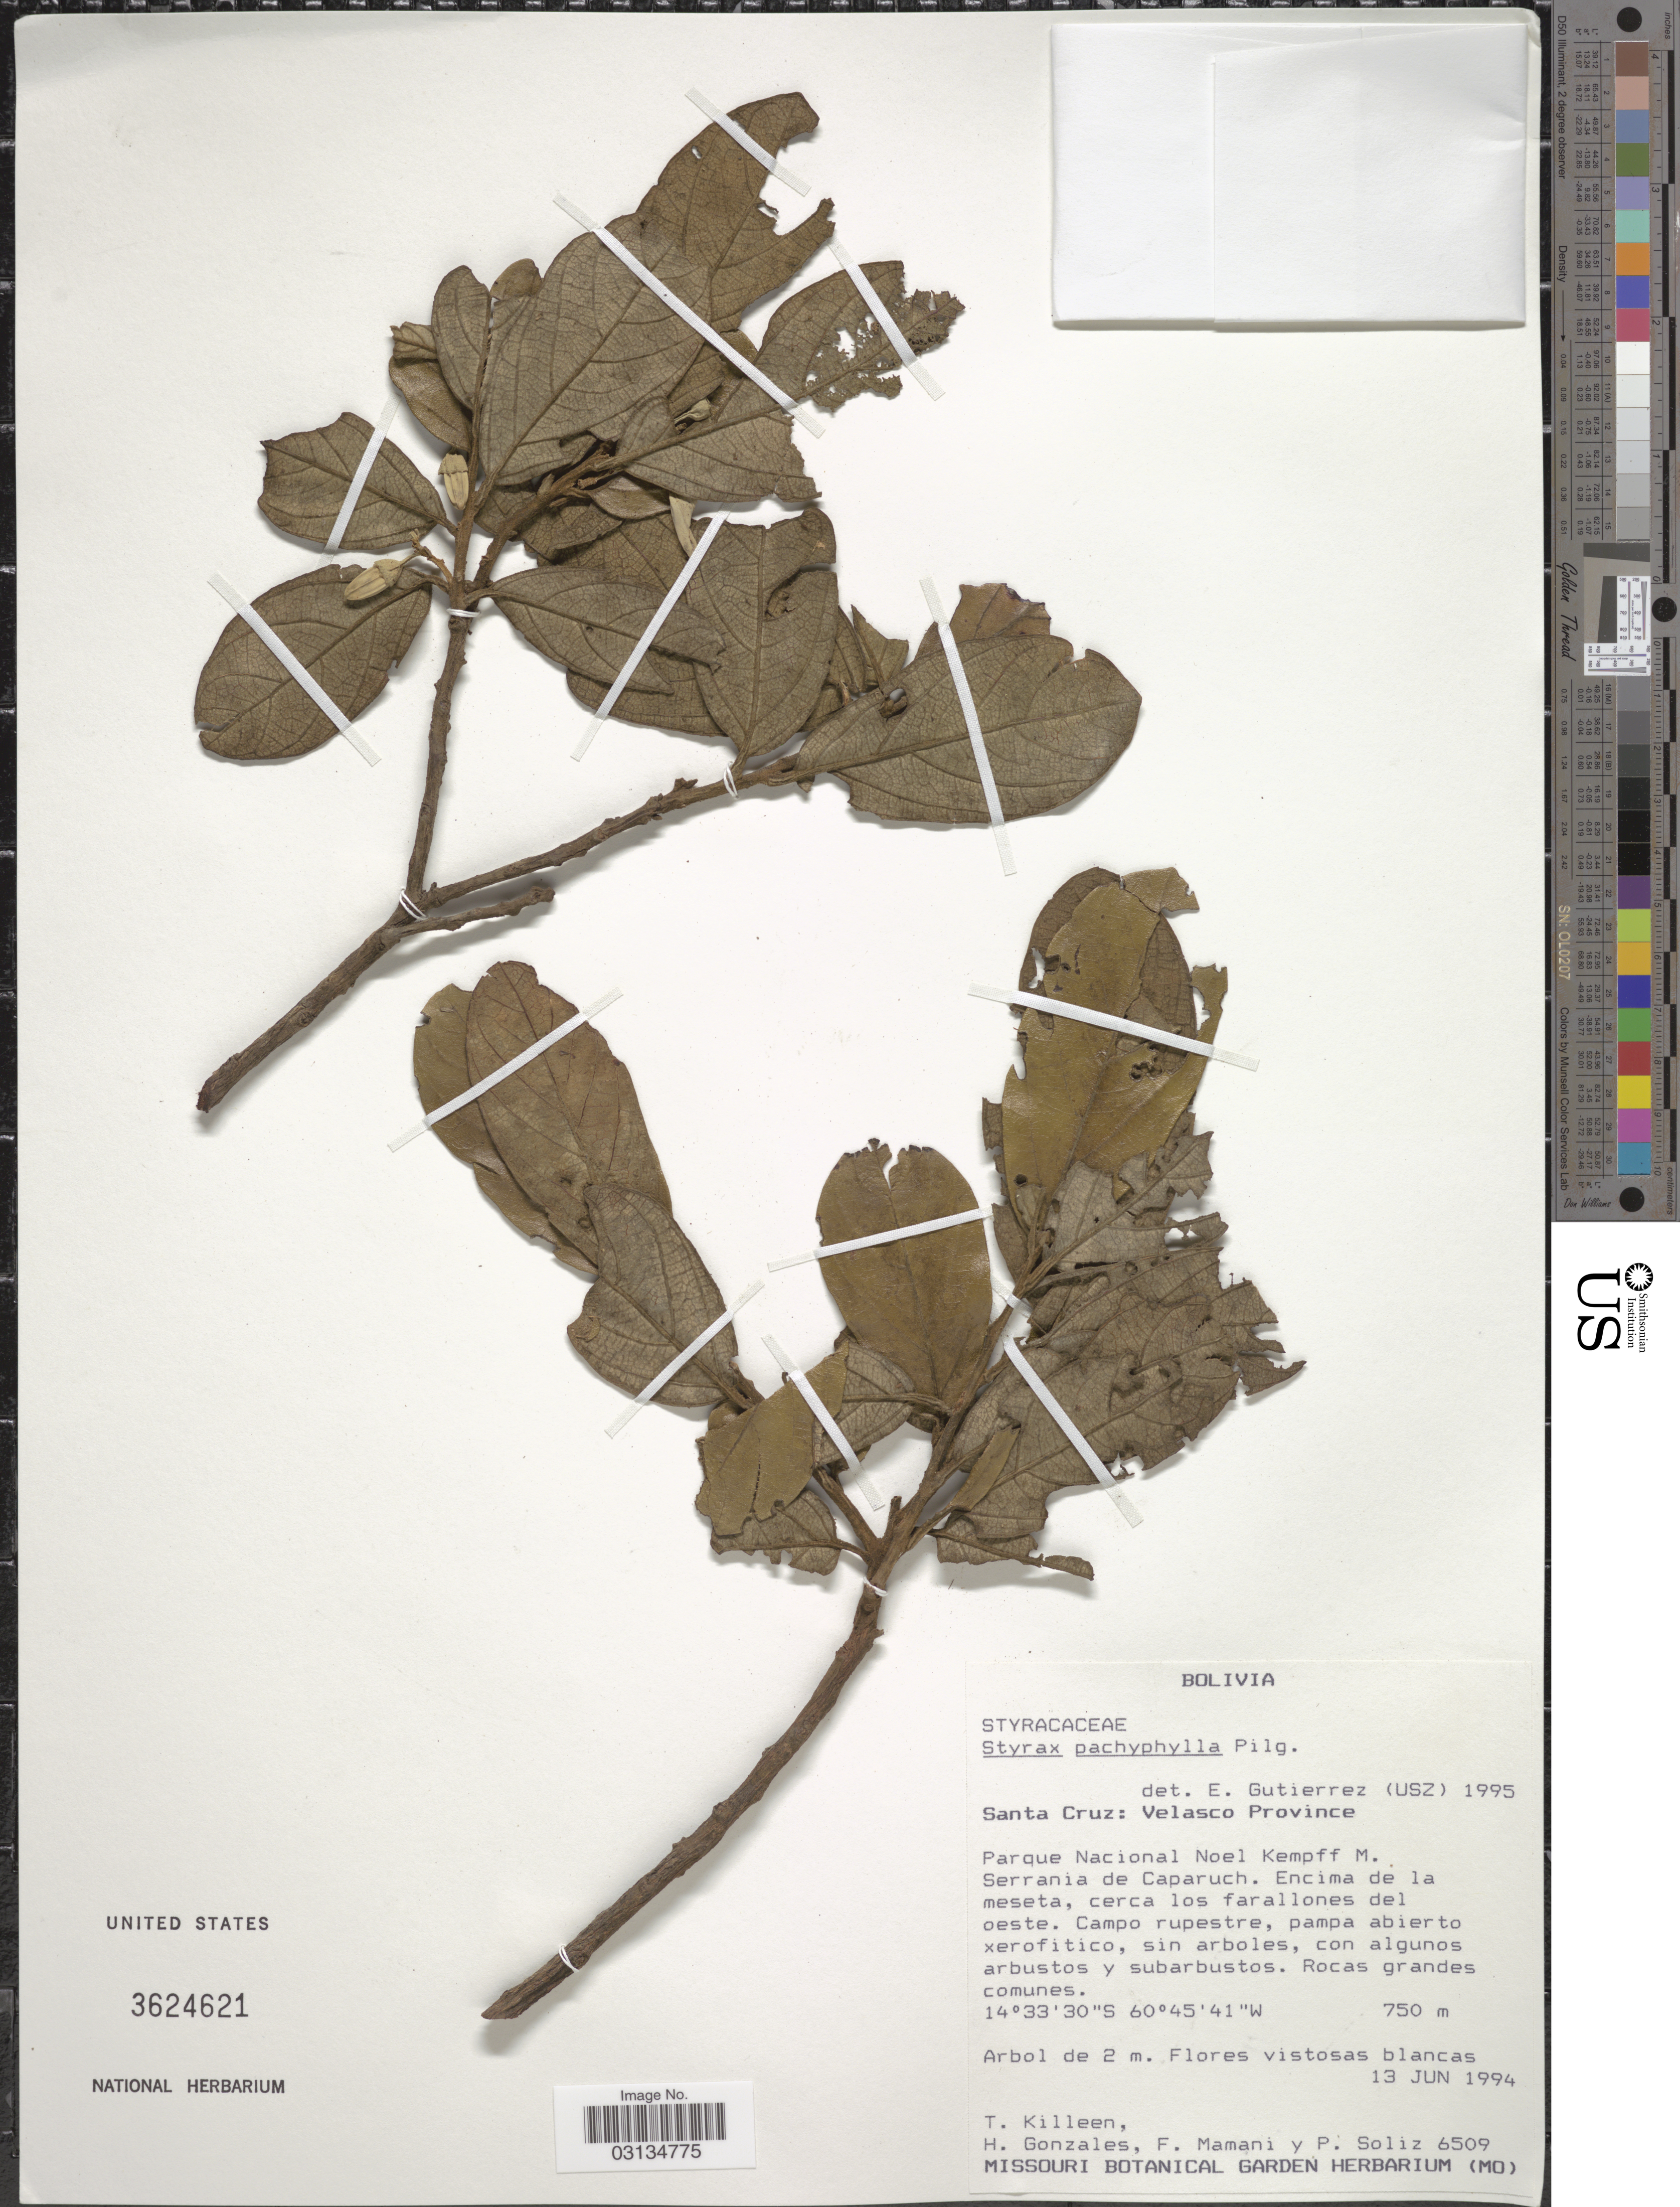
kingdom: Plantae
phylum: Tracheophyta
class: Magnoliopsida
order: Ericales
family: Styracaceae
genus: Styrax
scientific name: Styrax pachyphyllus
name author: Merr. & Chun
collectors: T. J. Killeen, H. Gonzales, F. Mamani & P. Soliz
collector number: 6509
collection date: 1994-06-13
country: Bolivia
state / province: Santa Cruz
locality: Velasco Province. Parque Nacional Noel Kempff M. Serrania de Caparuch. Encima de la meseta, cerca los farallones del oeste.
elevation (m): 750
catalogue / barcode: US 3624621